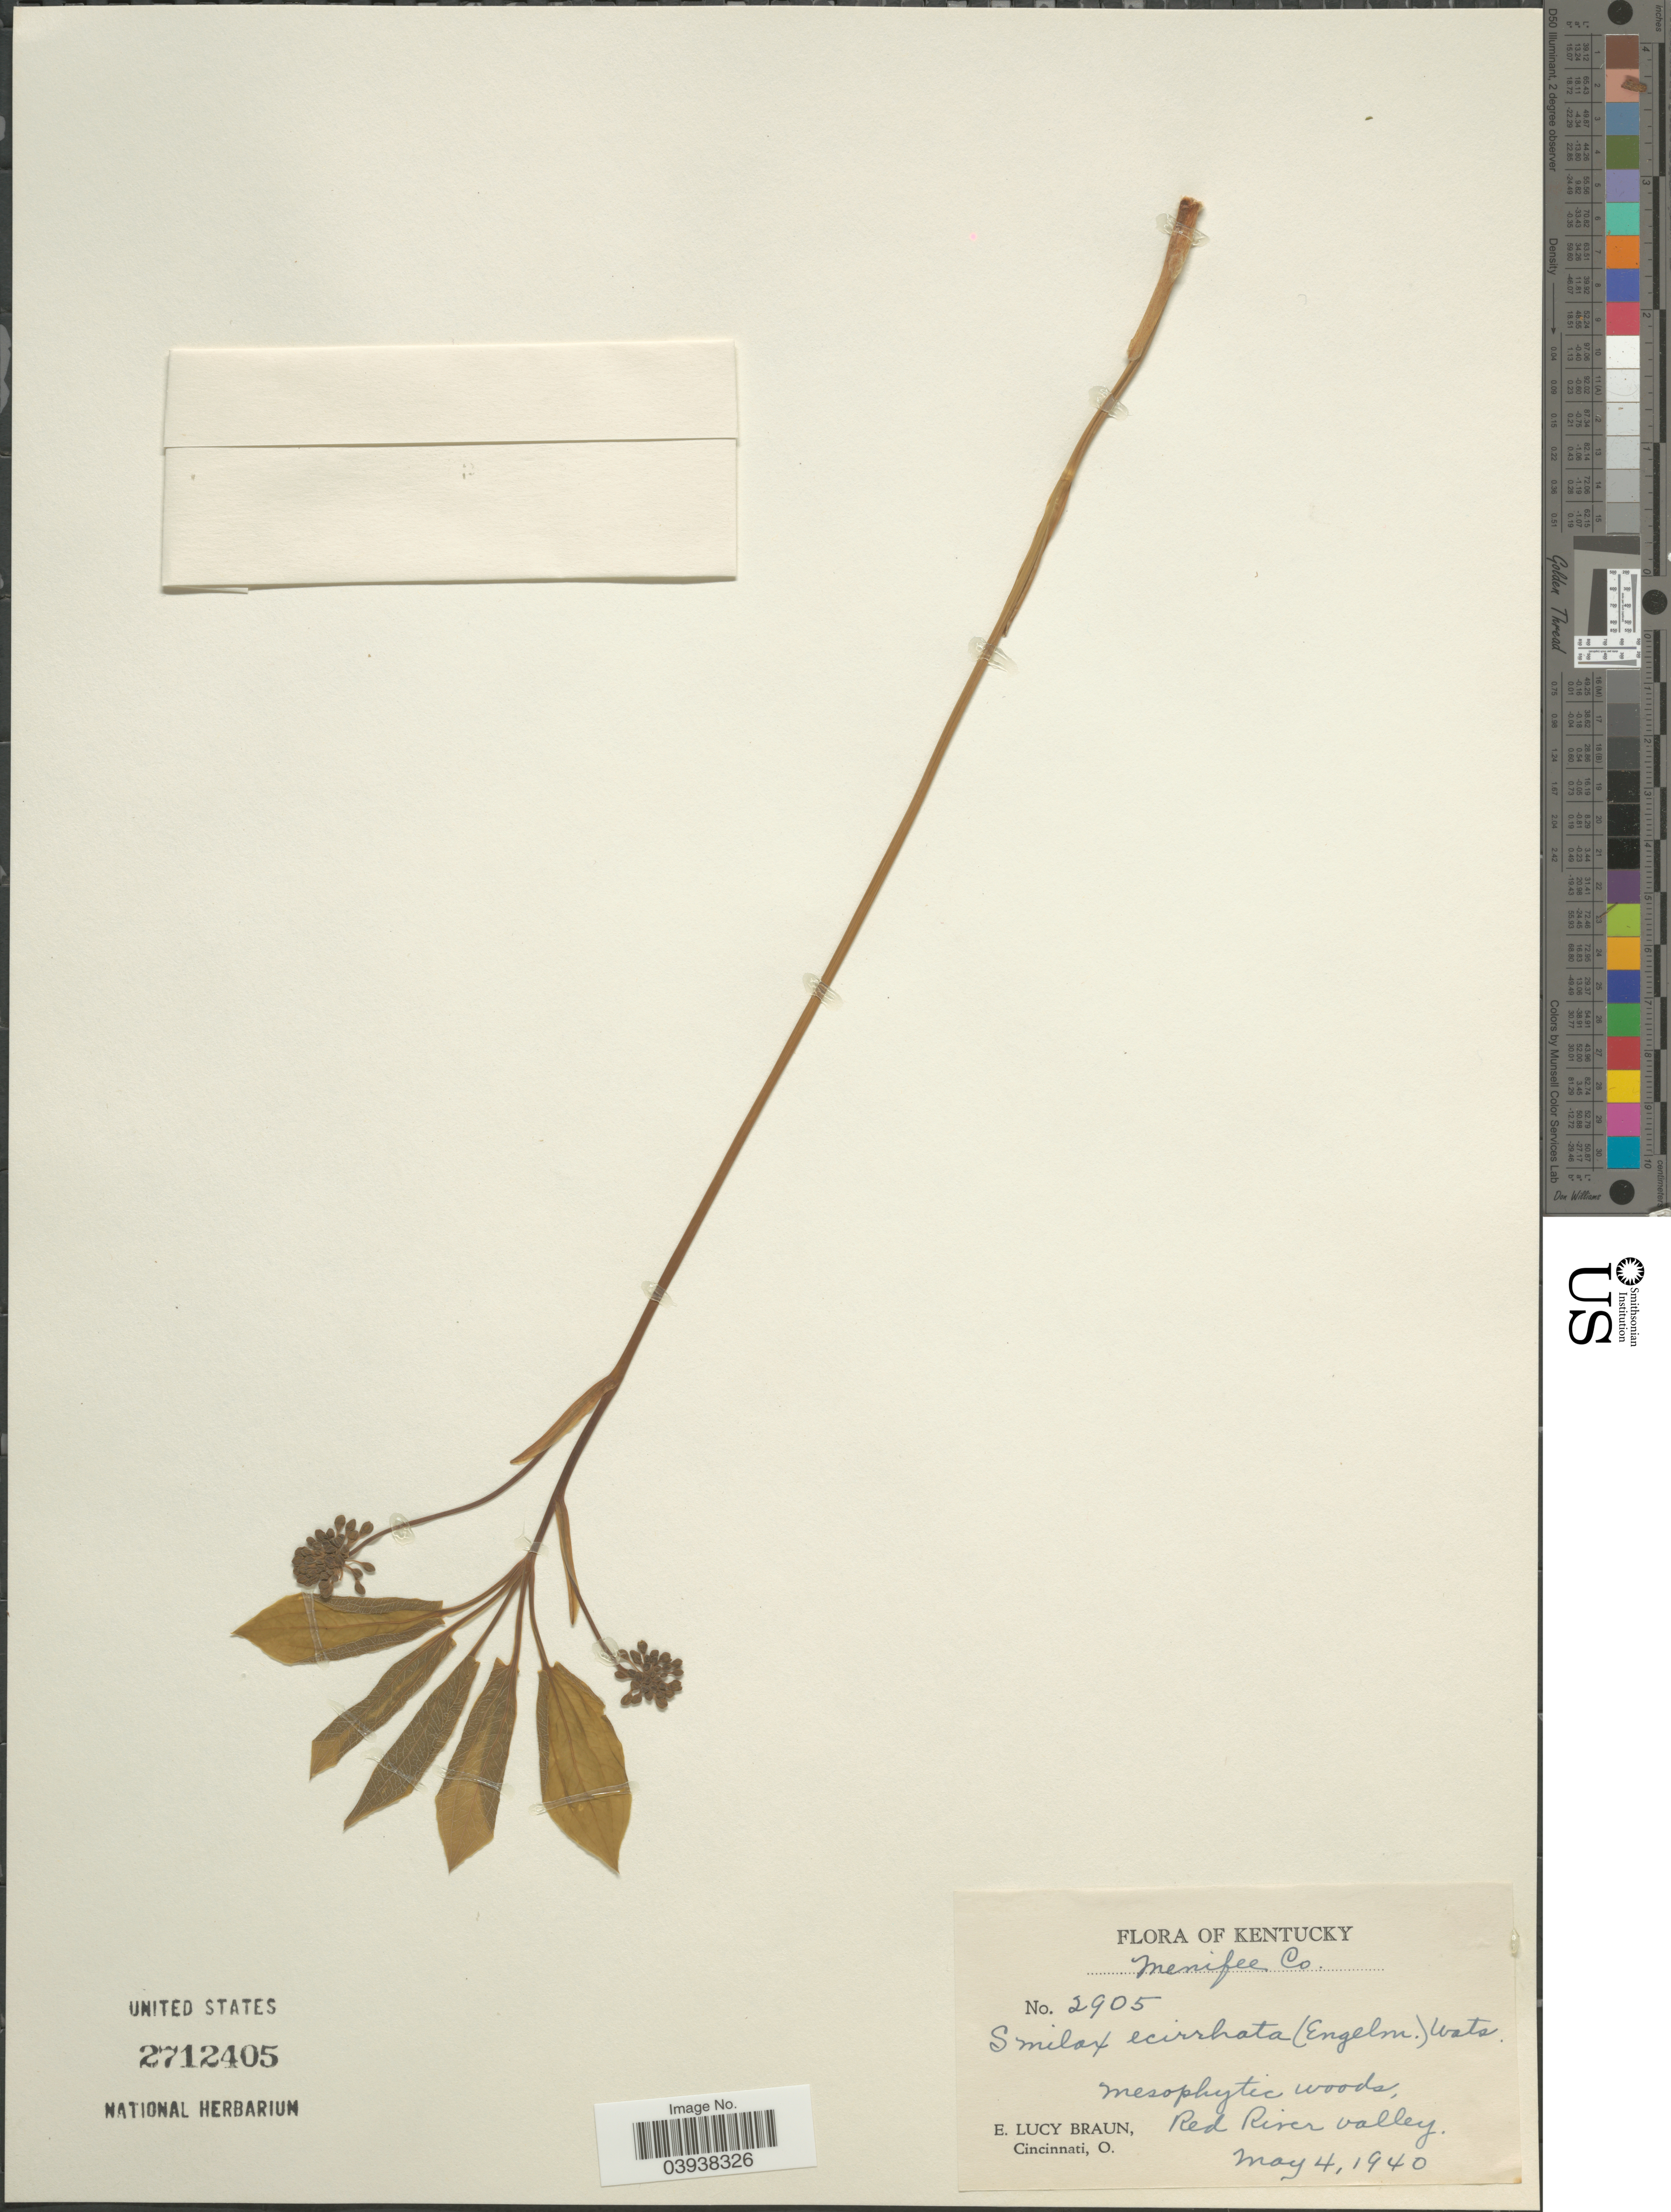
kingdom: Plantae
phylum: Tracheophyta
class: Liliopsida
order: Liliales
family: Smilacaceae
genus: Smilax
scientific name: Smilax ecirrhata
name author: (Engelm. ex Kunth) S. Watson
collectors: E. L. Braun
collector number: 2905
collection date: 1940-05-04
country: United States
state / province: Kentucky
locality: Menifee Co. Red River valley.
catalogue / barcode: US 2712405